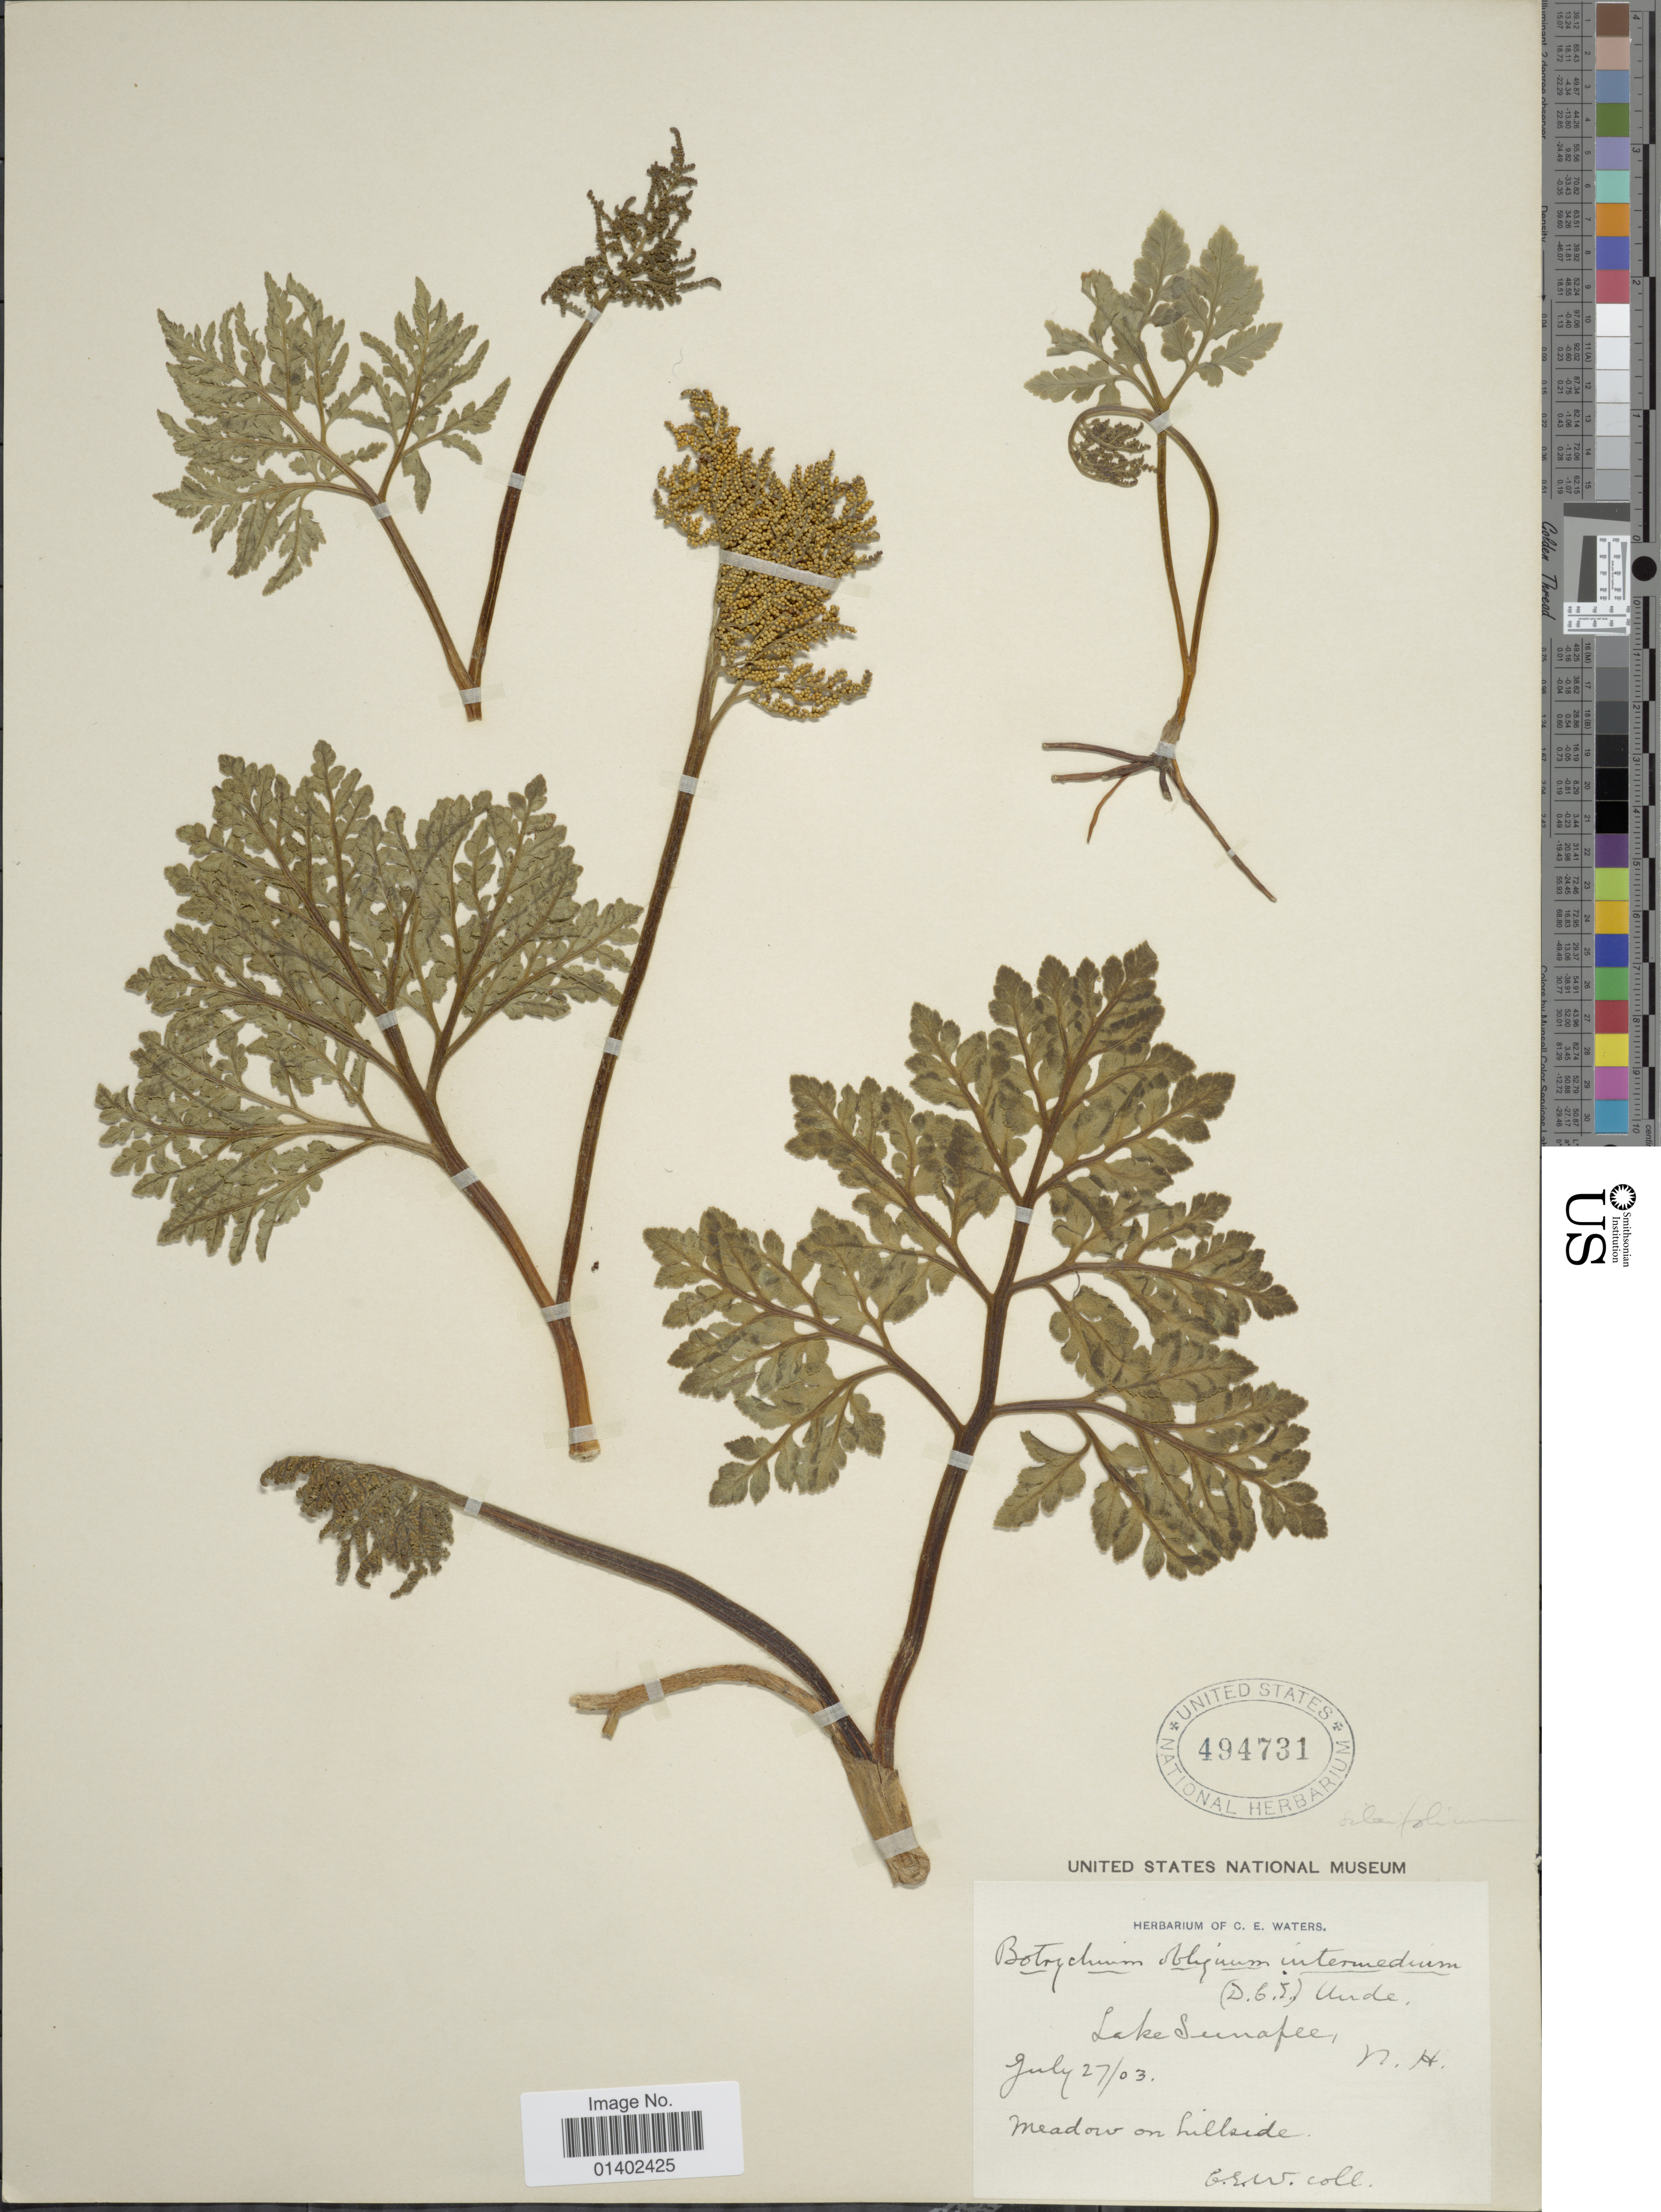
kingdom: Plantae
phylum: Tracheophyta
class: Polypodiopsida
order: Ophioglossales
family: Ophioglossaceae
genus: Botrychium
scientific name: Botrychium multifidum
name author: (J.F. Gmel.) Rupr.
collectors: C. Waters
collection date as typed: Transcribed d/m/y: 27/7/3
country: United States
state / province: New Hampshire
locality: Lake Sunafee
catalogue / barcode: US 494731